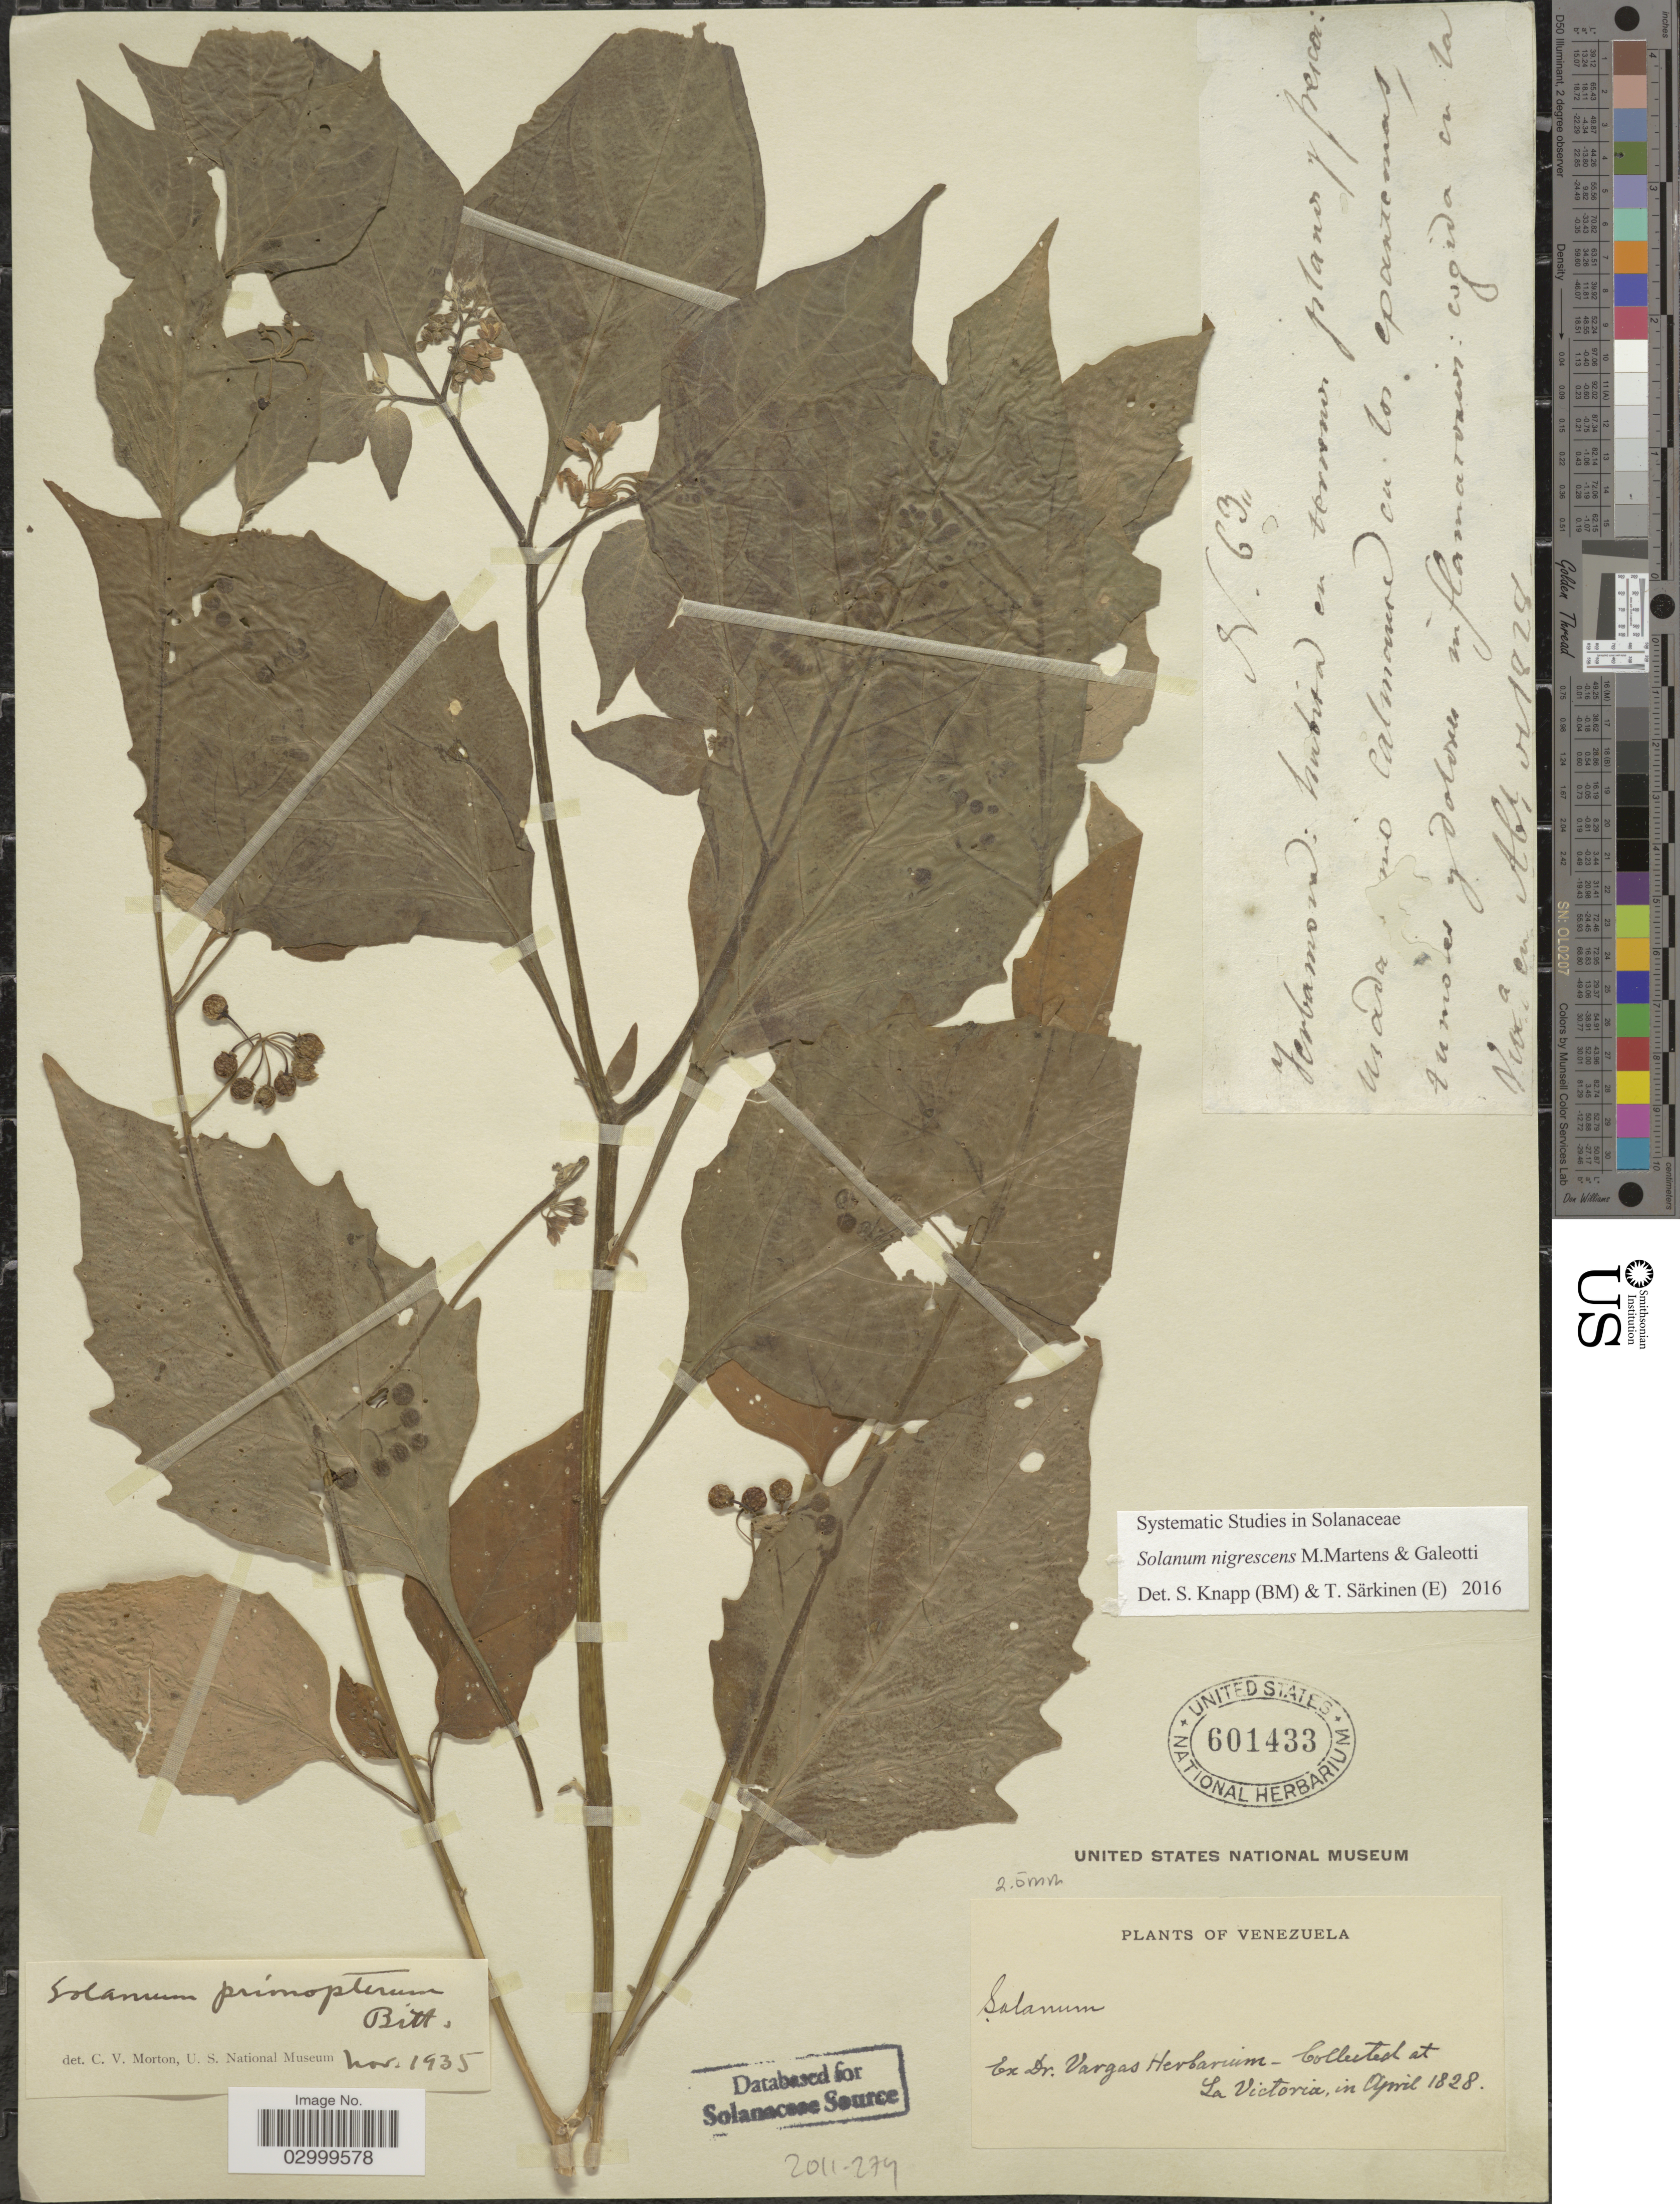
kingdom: Plantae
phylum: Tracheophyta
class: Magnoliopsida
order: Solanales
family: Solanaceae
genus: Solanum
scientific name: Solanum nigrescens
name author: M. Martens & Galeotti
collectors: ex herb. Vargas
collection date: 1828-04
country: Venezuela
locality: La Victoria.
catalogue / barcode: US 601433